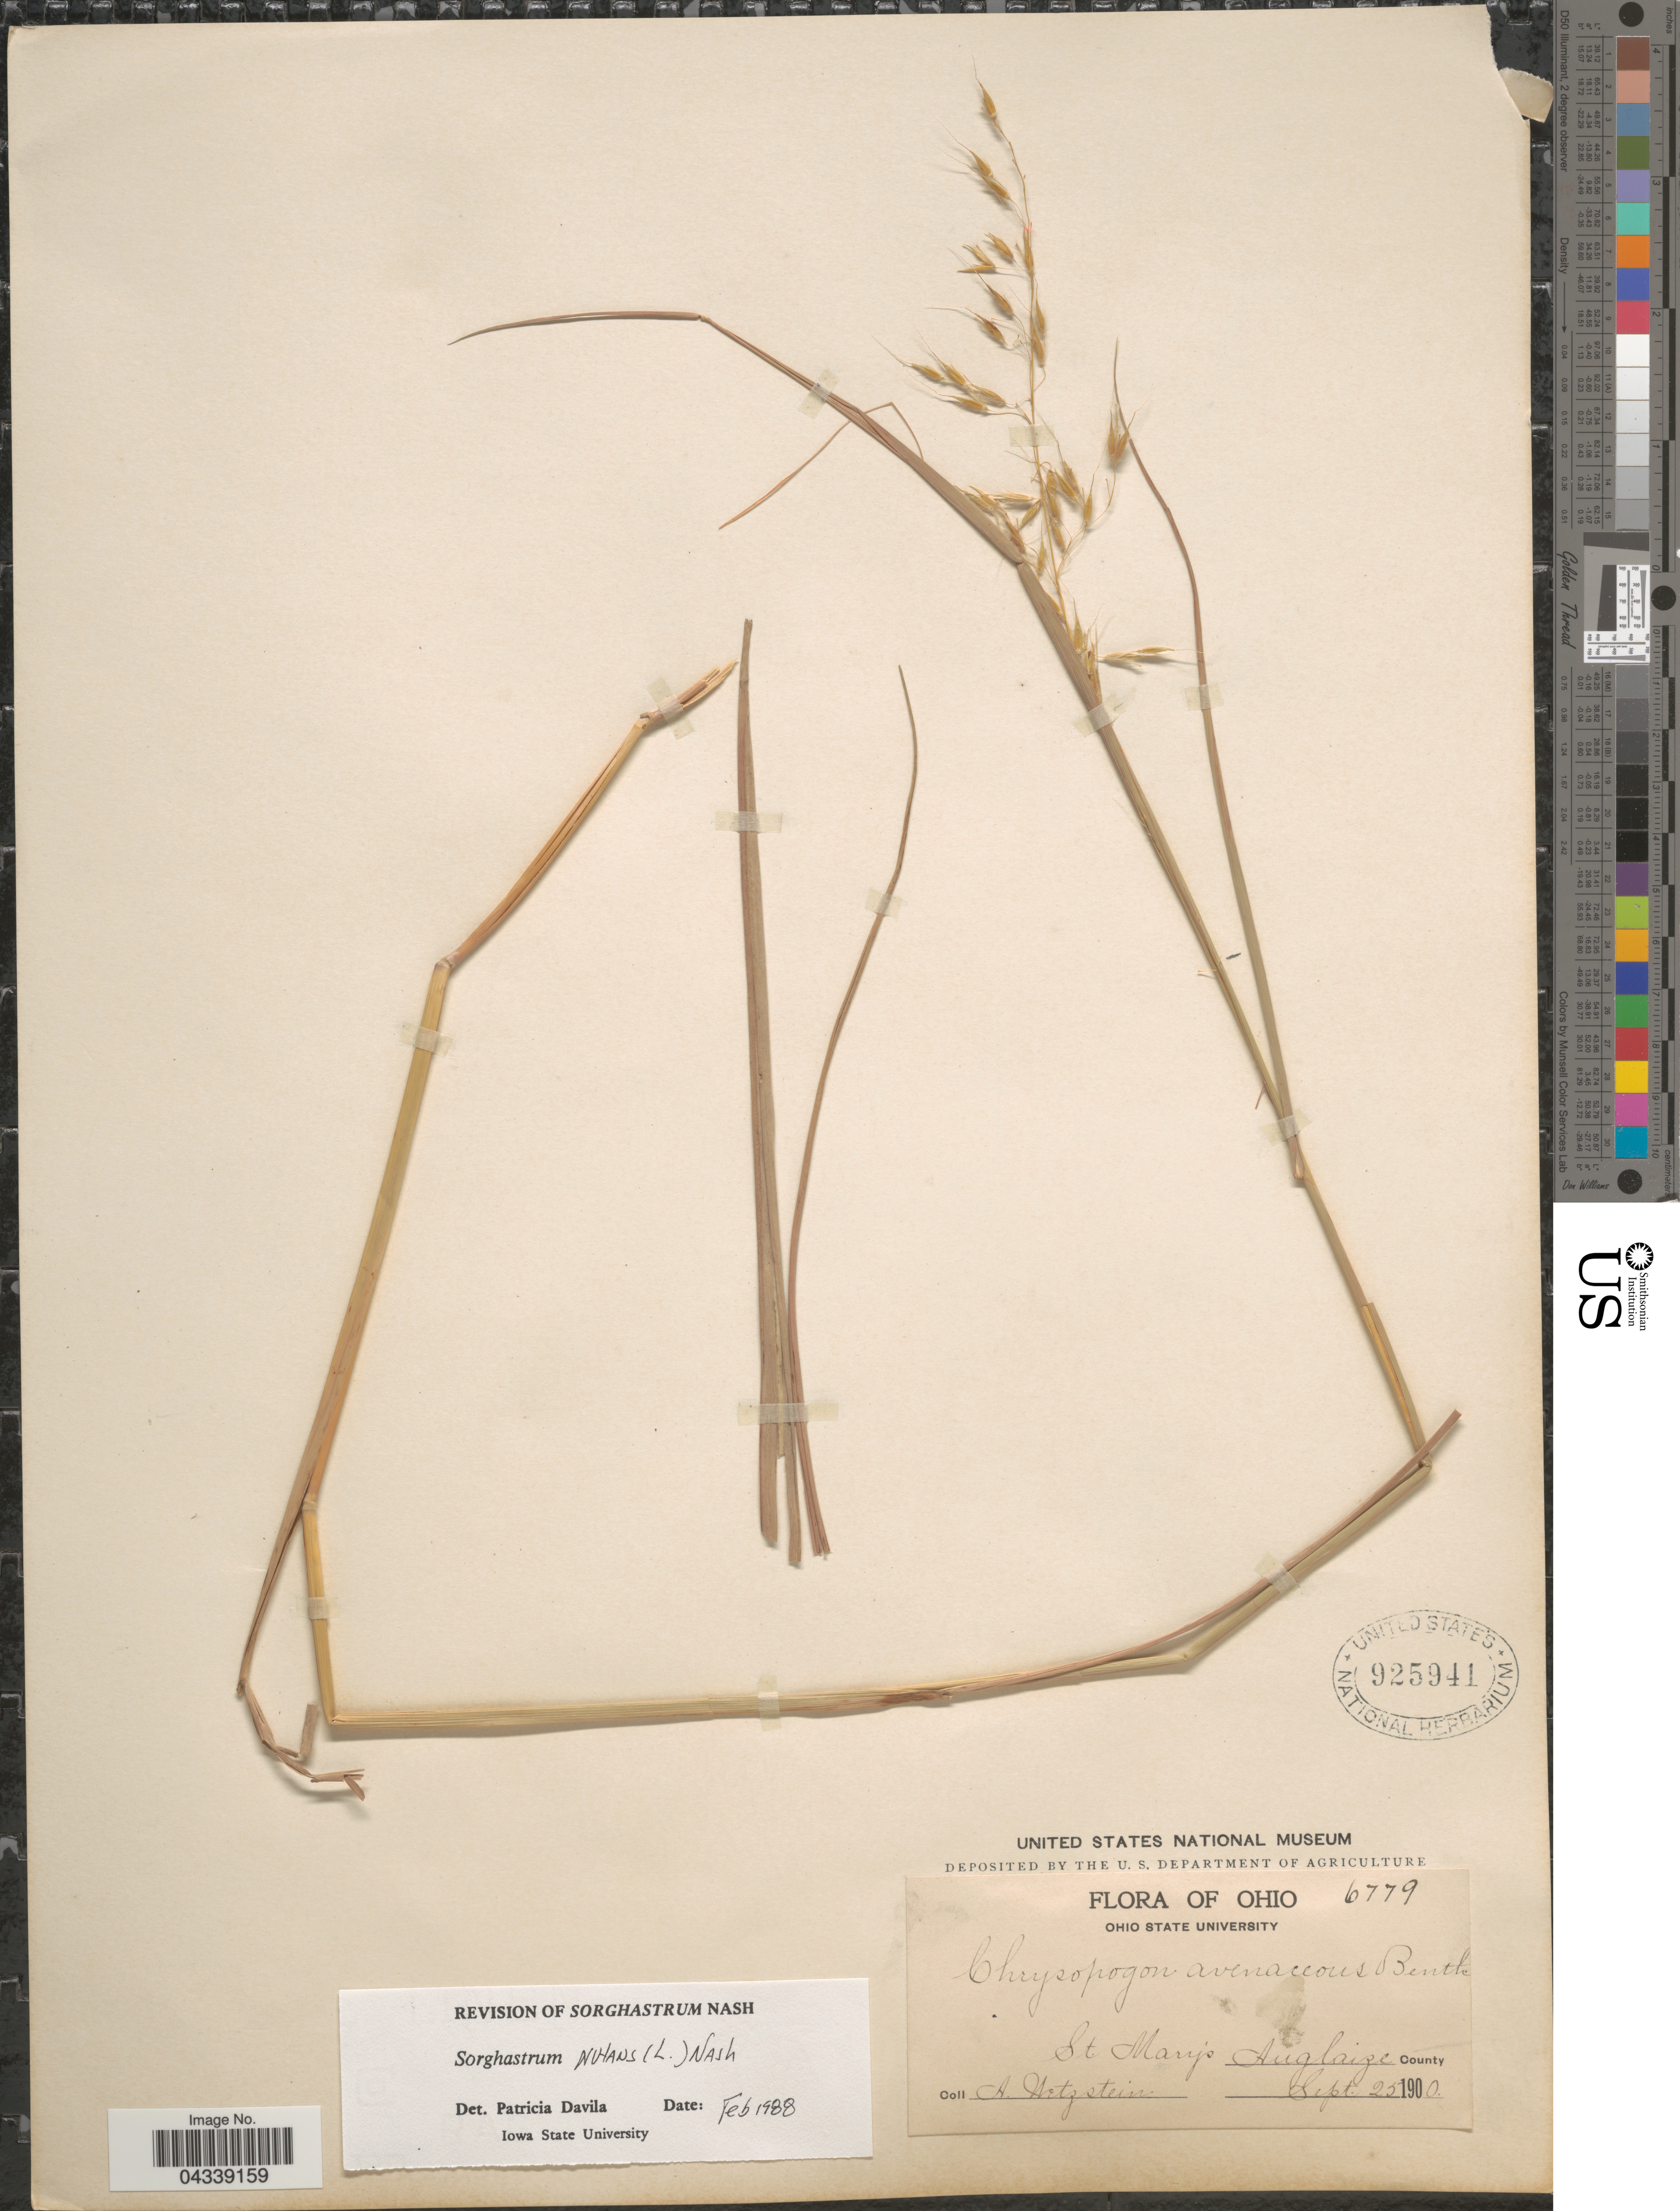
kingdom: Plantae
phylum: Tracheophyta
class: Liliopsida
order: Poales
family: Poaceae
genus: Sorghastrum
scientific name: Sorghastrum nutans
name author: (L.) Nash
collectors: A. Wetzstein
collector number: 6779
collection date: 1900-09-25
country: United States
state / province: Ohio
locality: St. Mary's Anglaize County.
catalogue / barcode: US 925941